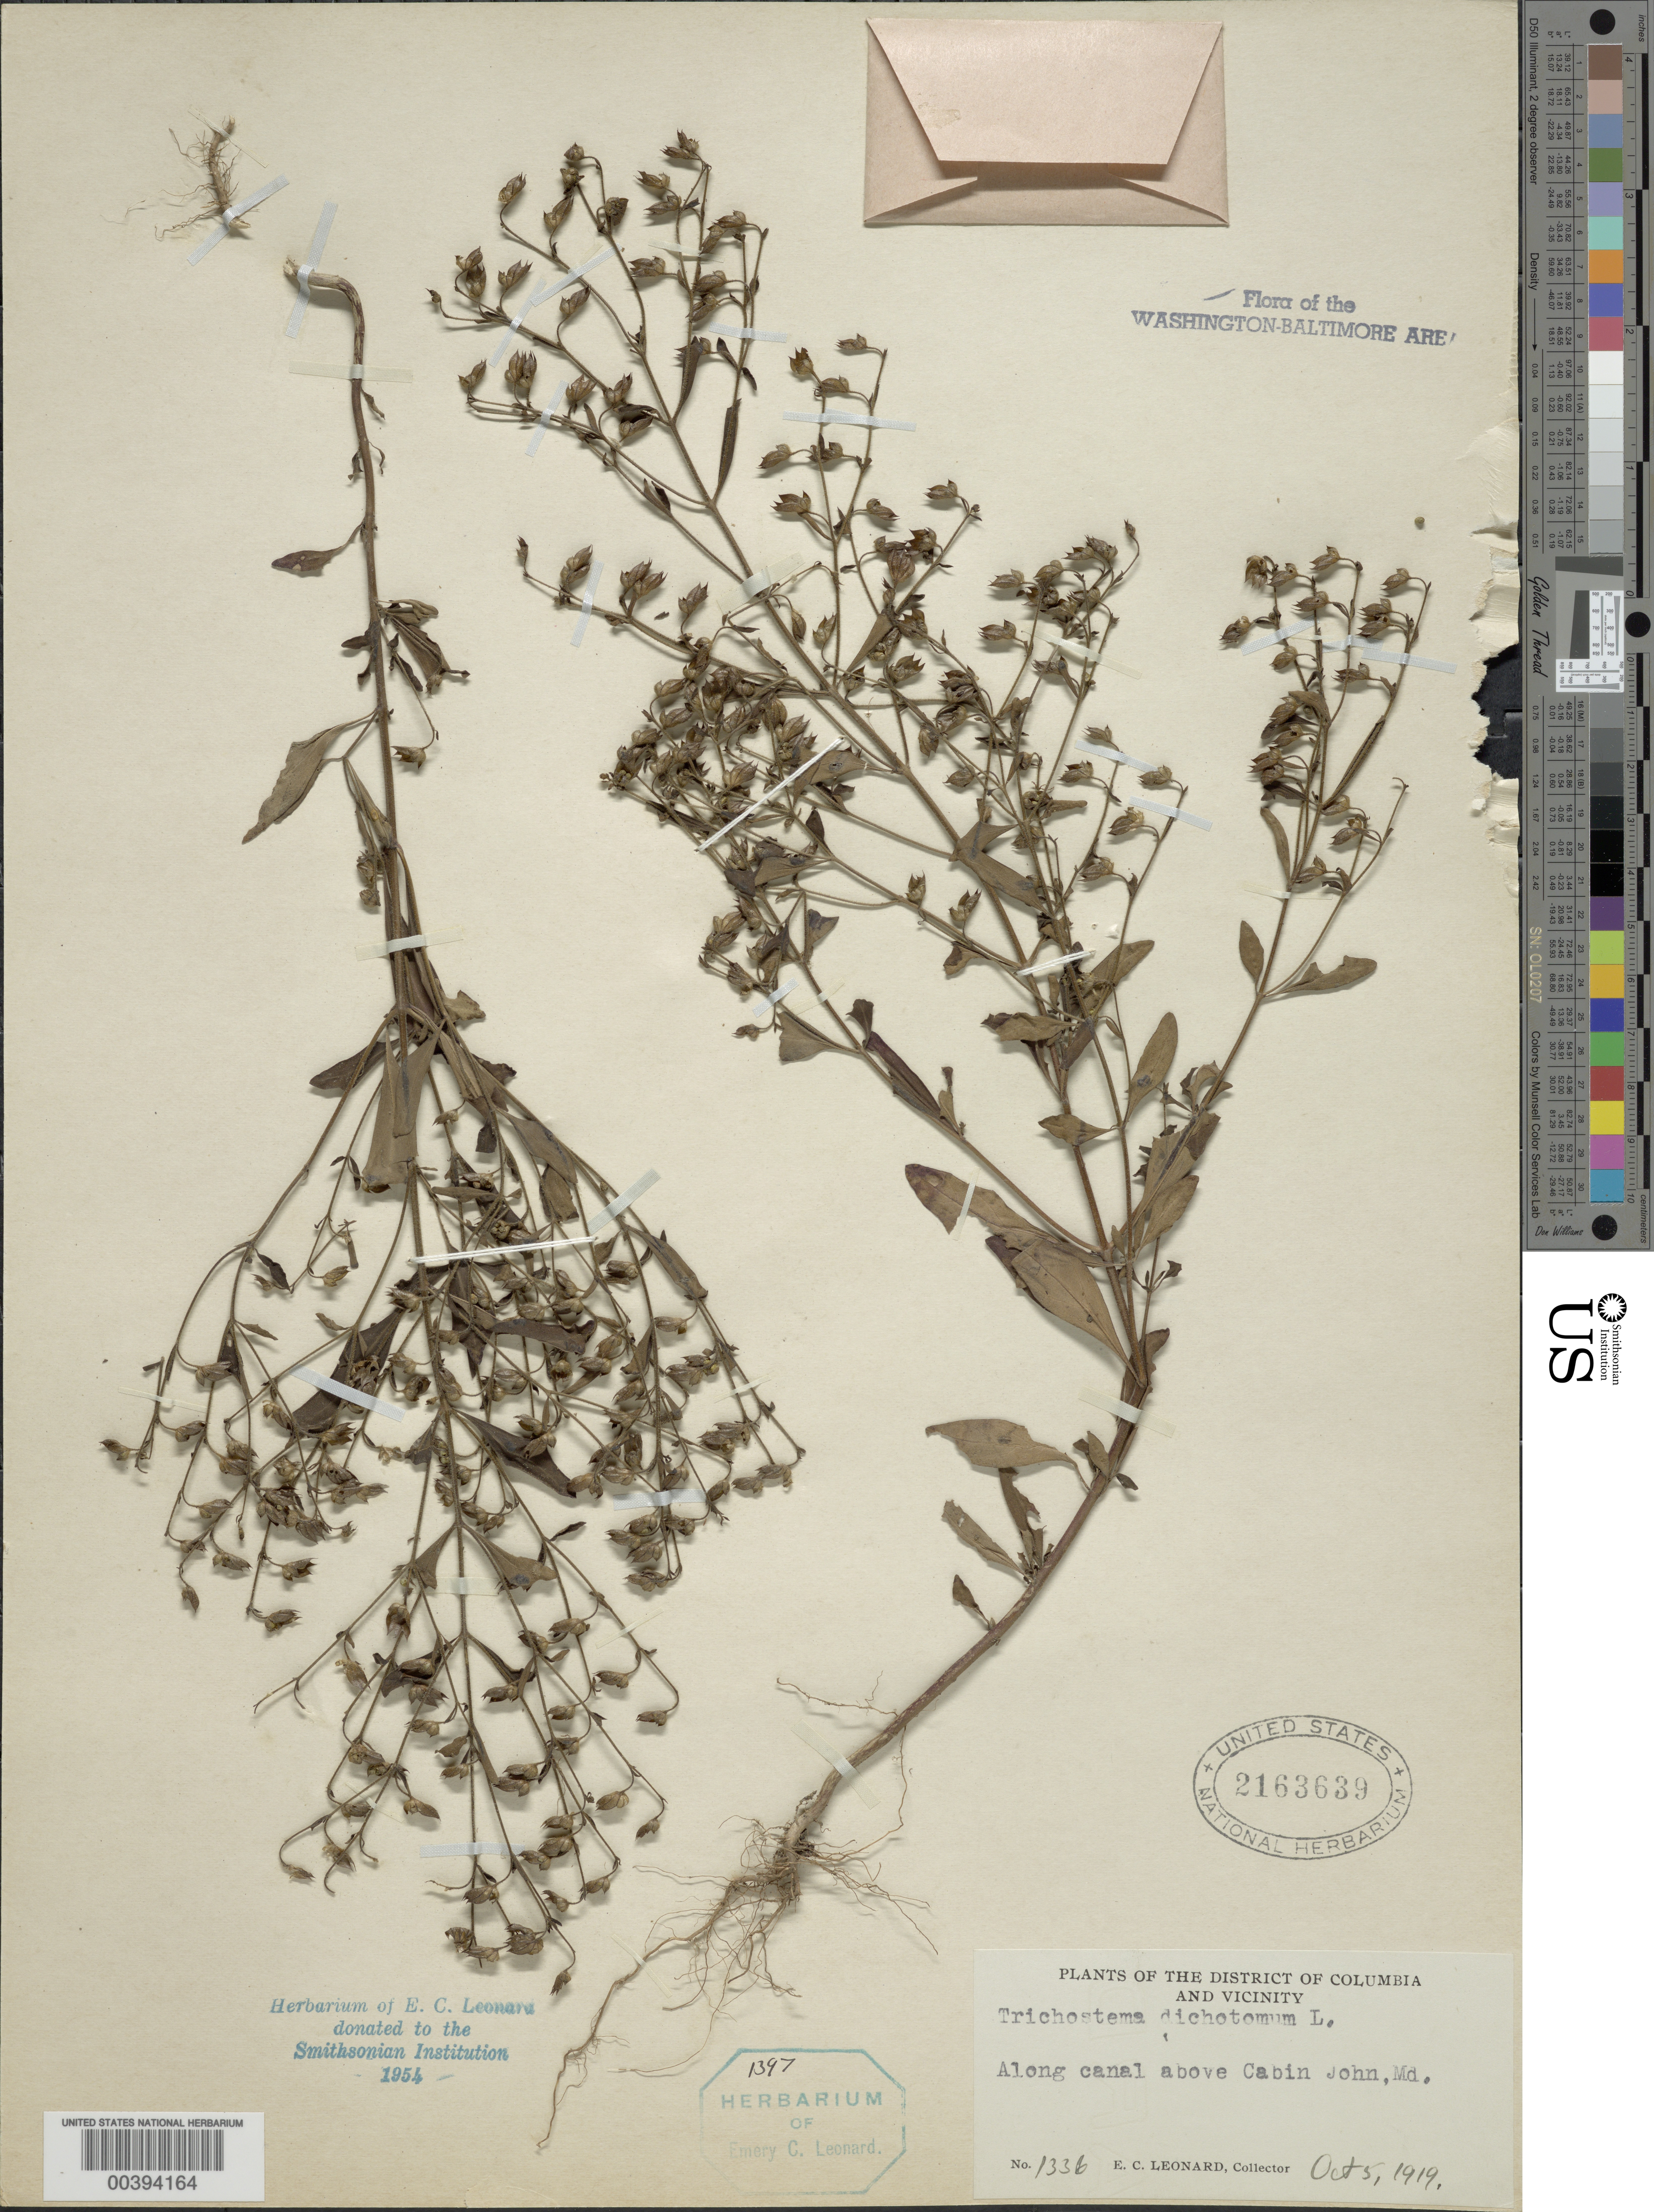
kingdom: Plantae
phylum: Tracheophyta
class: Magnoliopsida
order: Lamiales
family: Lamiaceae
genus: Trichostema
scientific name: Trichostema dichotomum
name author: L.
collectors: E. C. Leonard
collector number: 1336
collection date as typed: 05 Oct 1919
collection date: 1919-10-05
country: United States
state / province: Maryland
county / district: Montgomery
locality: C. & O. Canal above Cabin John C. and O. Canal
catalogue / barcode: US 2163639